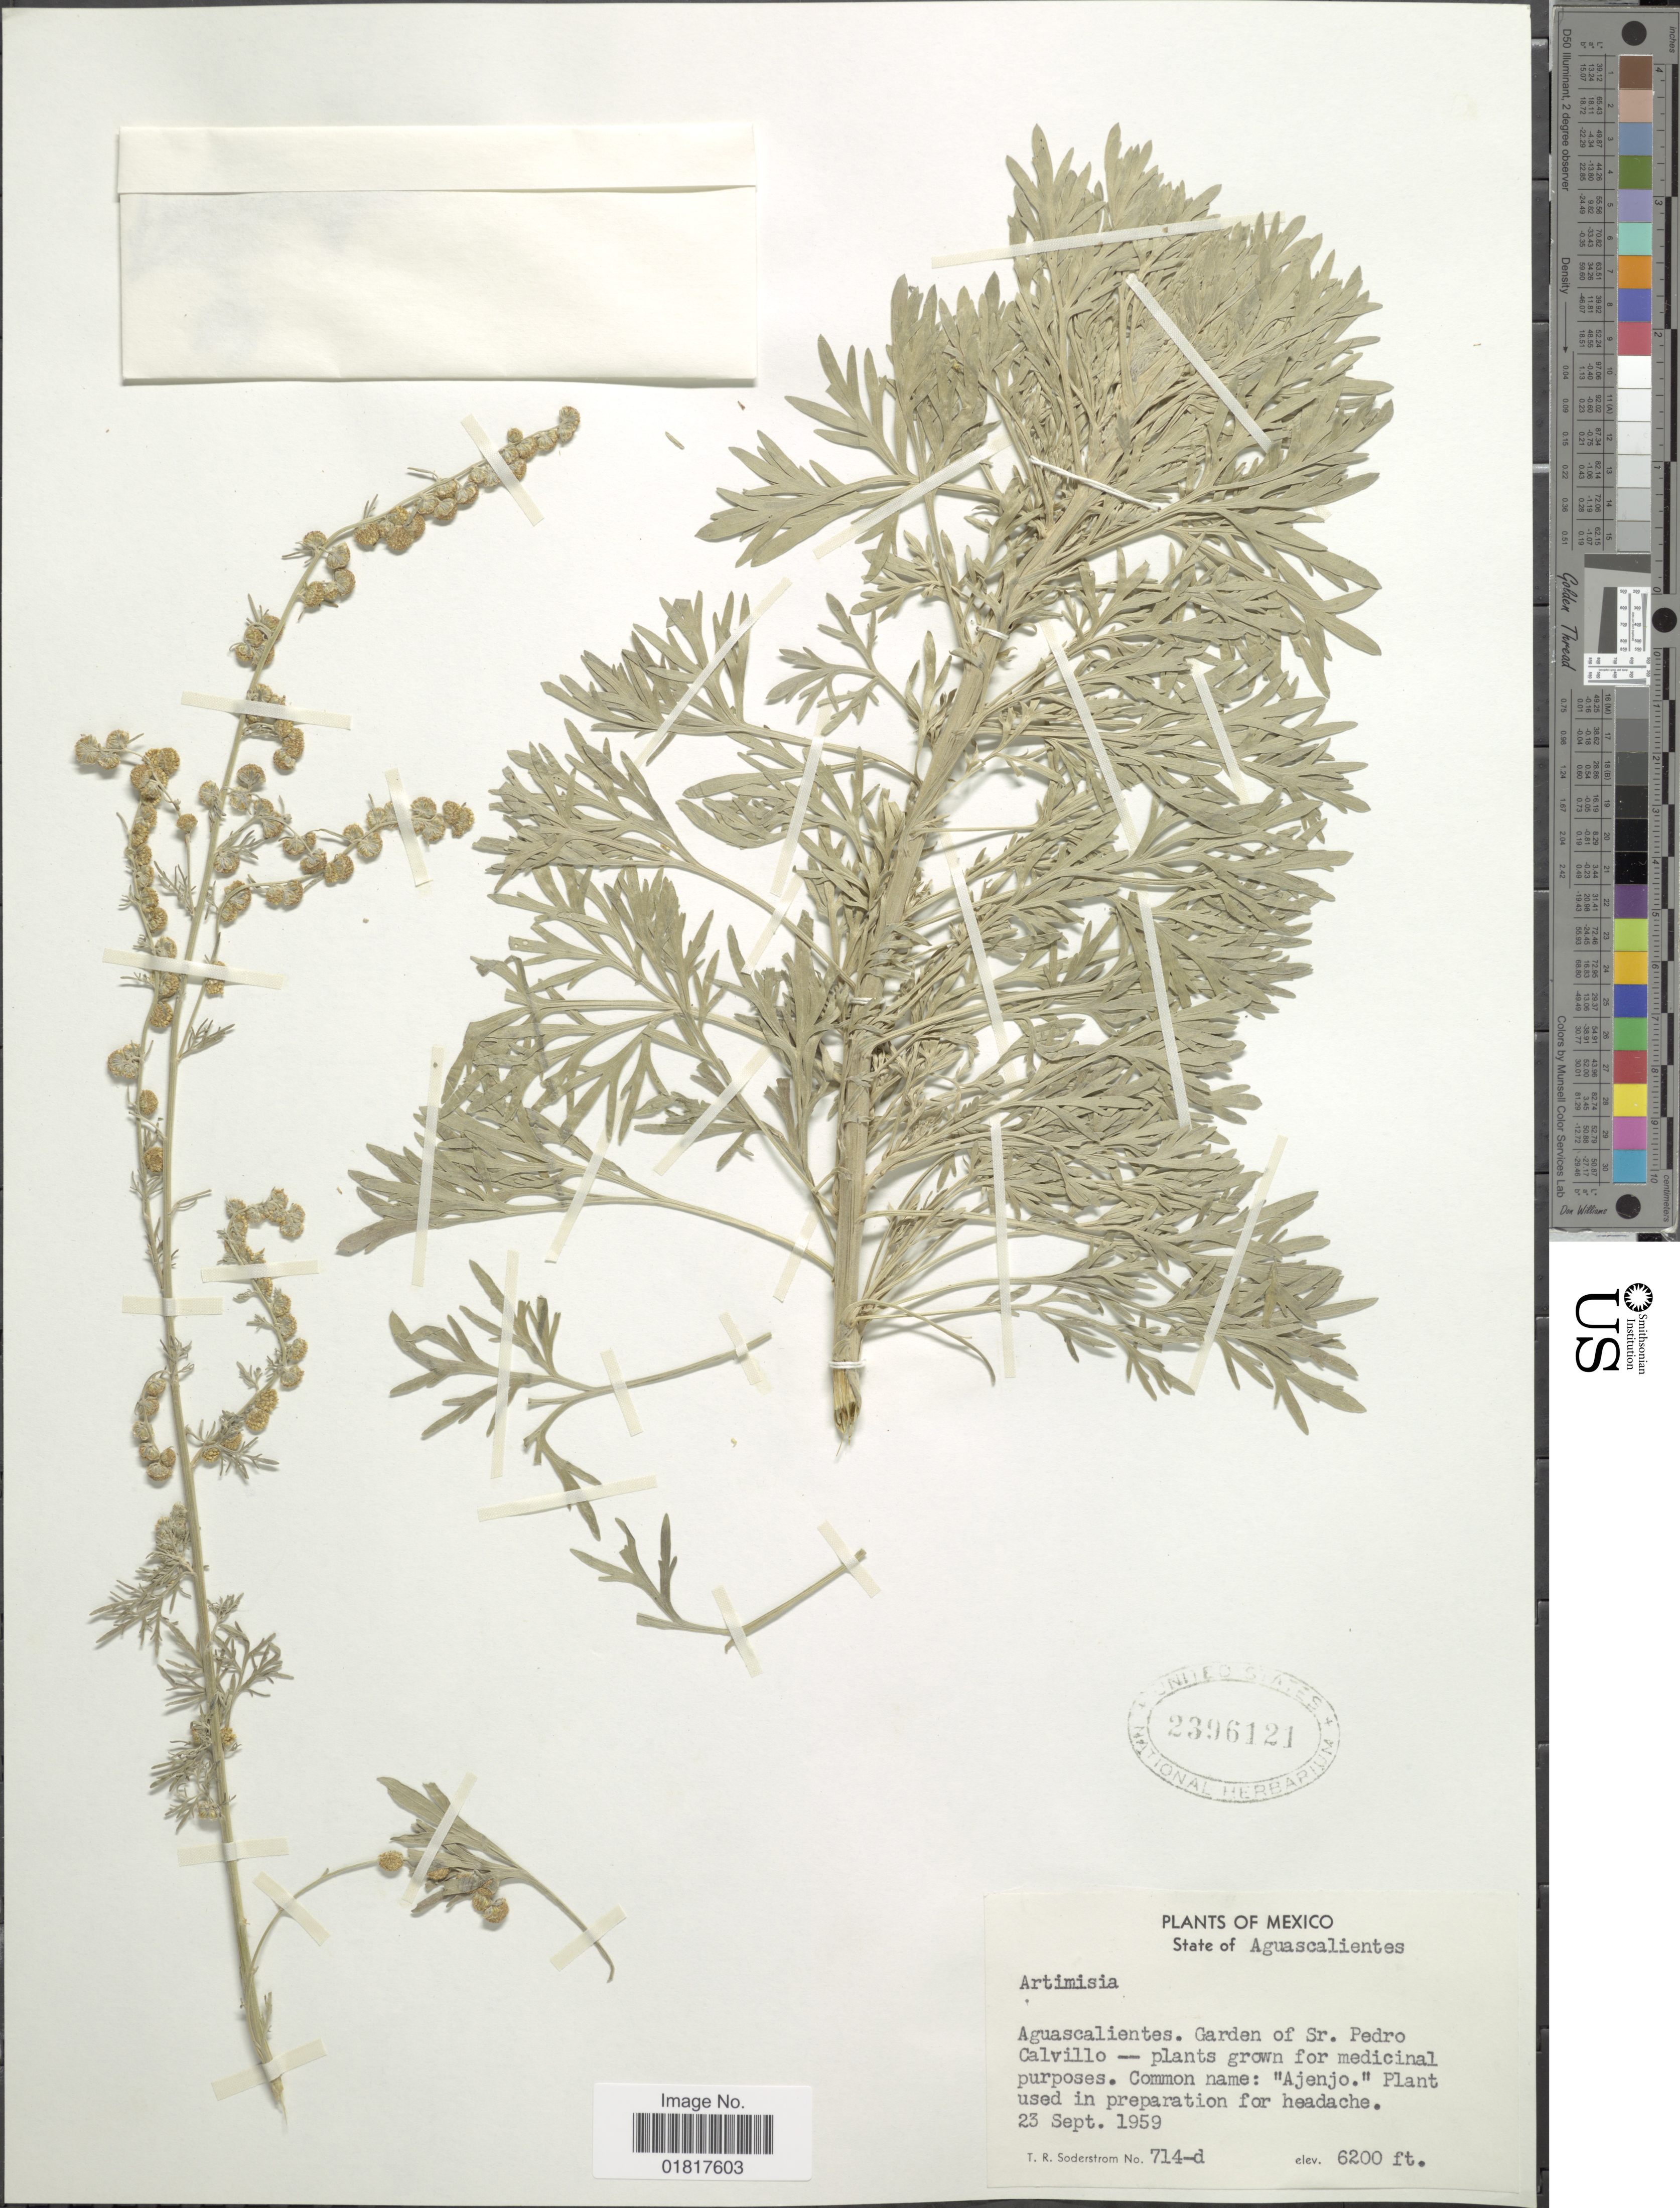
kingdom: Plantae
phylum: Tracheophyta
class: Magnoliopsida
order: Asterales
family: Asteraceae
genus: Artemisia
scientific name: Artemisia sp.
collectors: T. R. Soderstrom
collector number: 714-d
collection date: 1959-09-23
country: Mexico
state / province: Aguascalientes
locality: Aguascalientes. Garden of Sr. Pedro Calvillo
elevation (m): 1890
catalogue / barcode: US 2396121